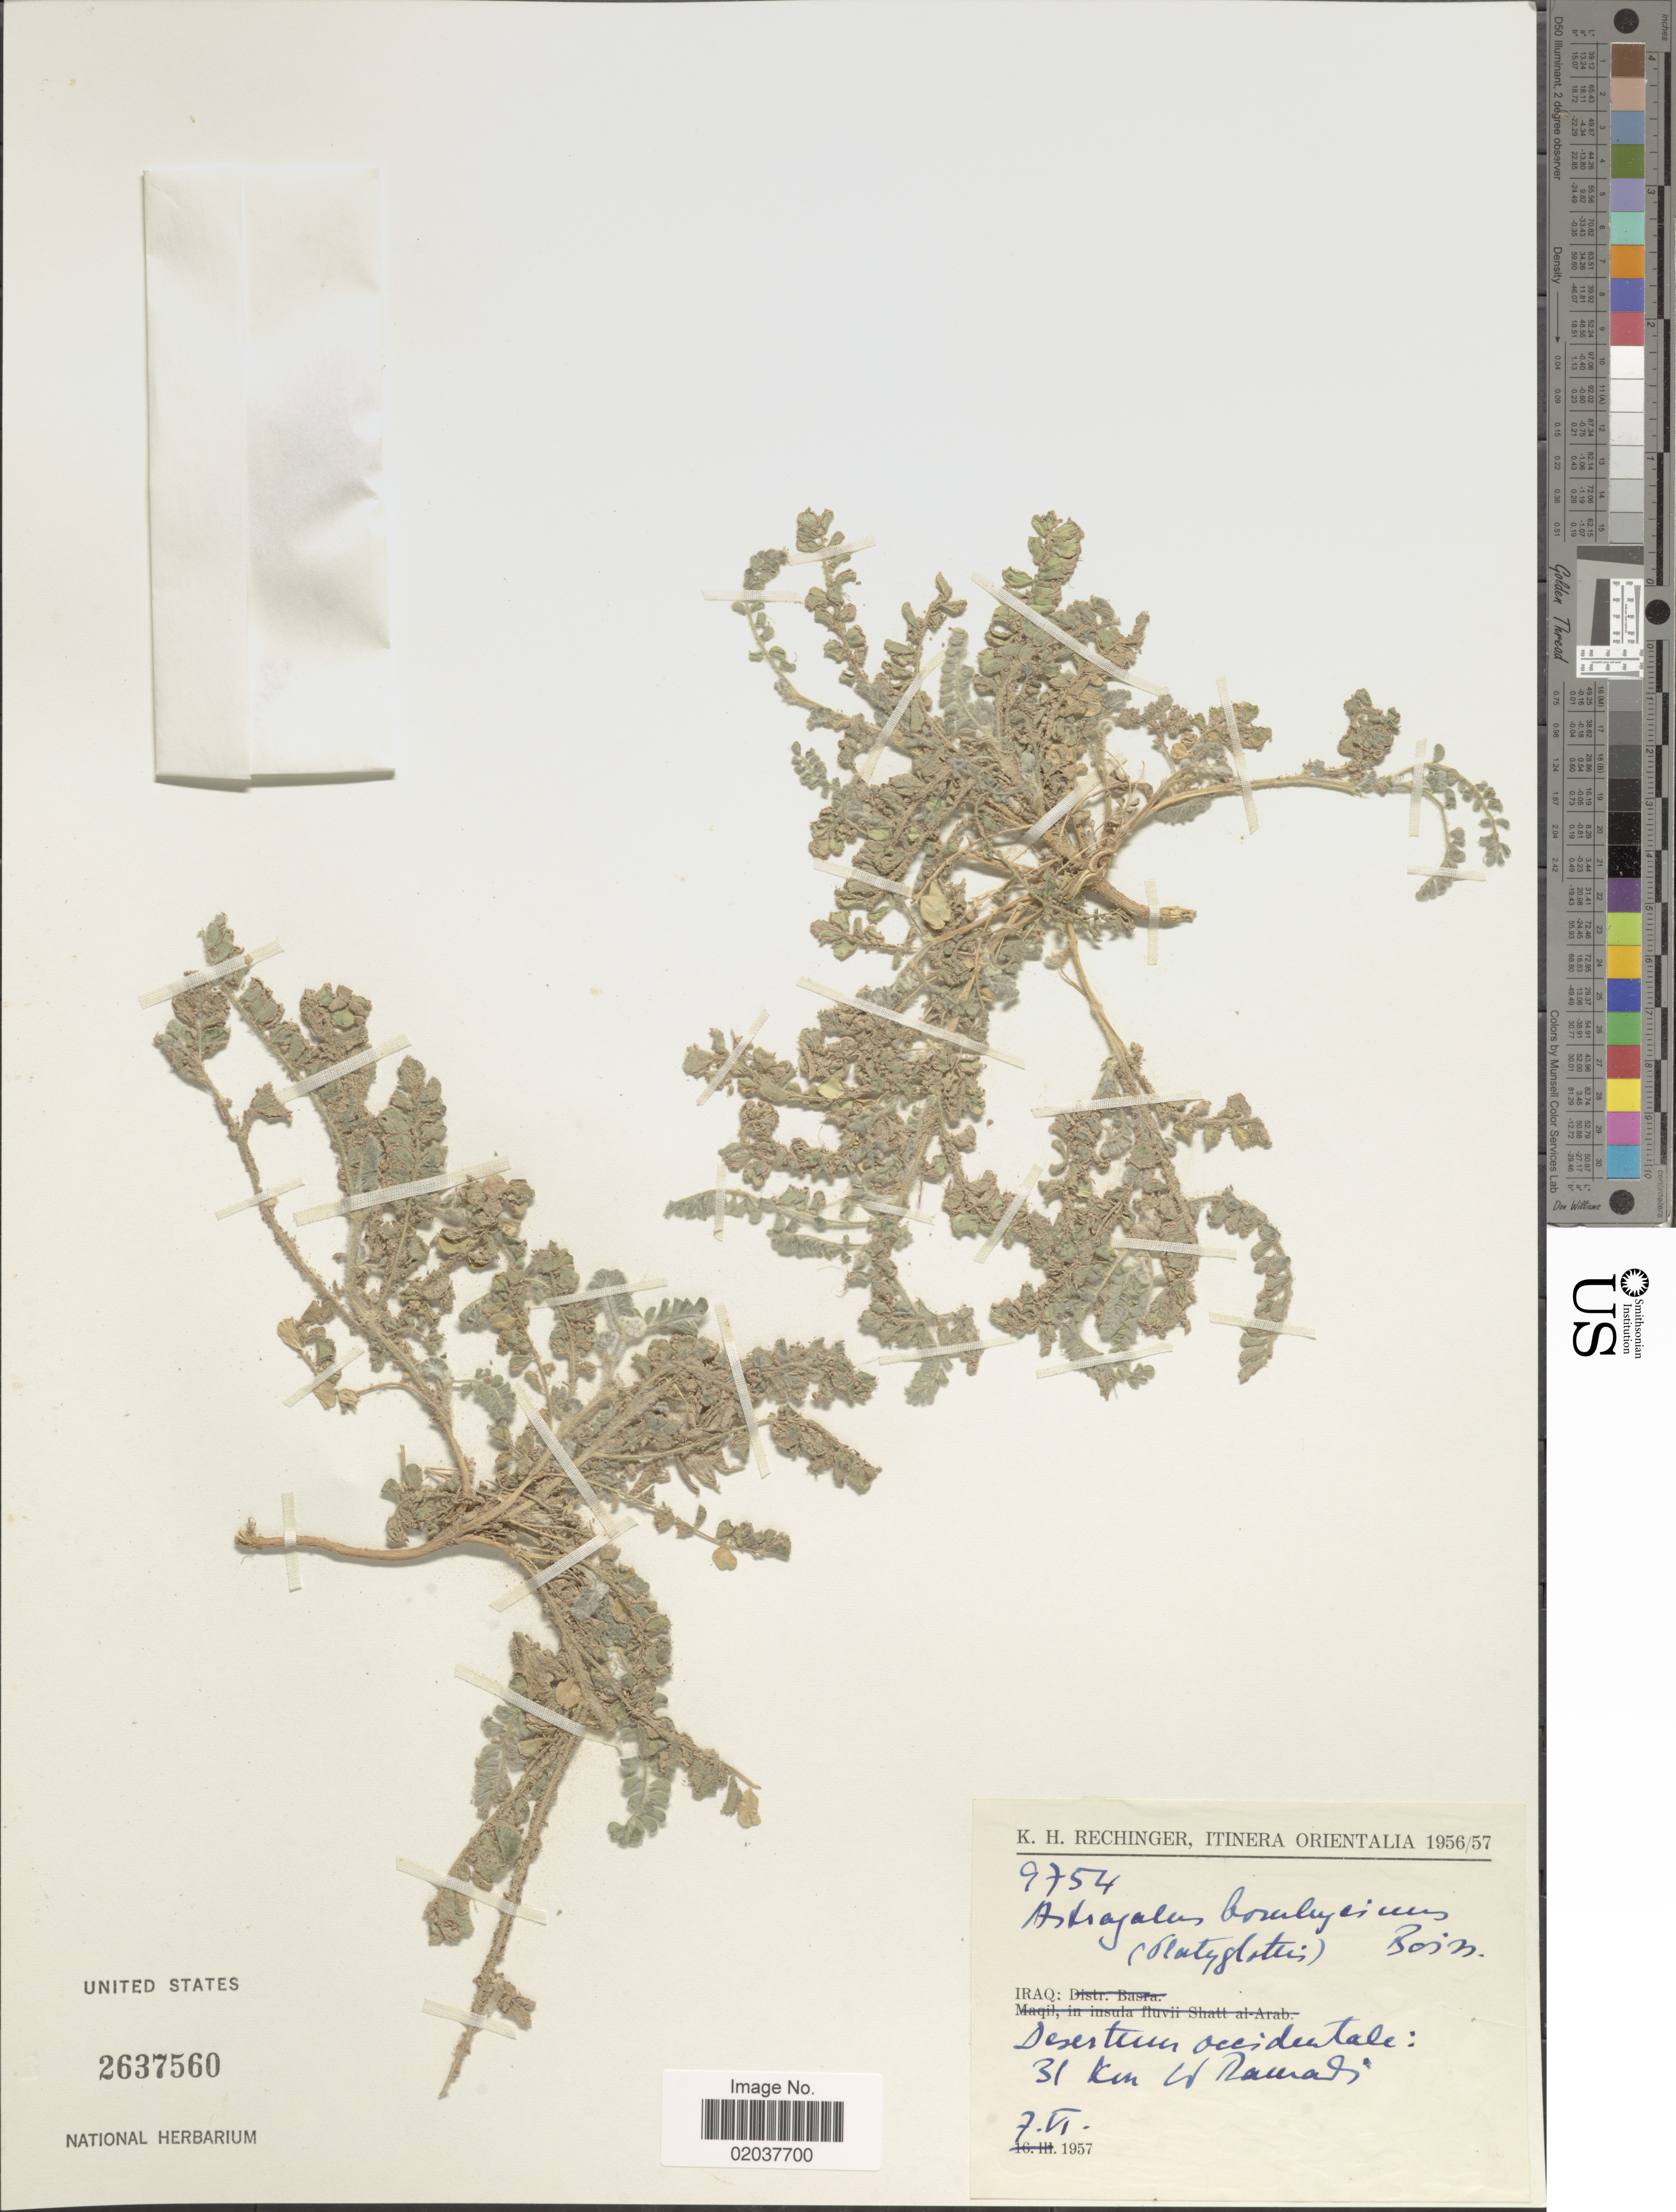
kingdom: Plantae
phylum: Tracheophyta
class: Magnoliopsida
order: Fabales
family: Fabaceae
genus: Astragalus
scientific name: Astragalus bombycinus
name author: Boiss.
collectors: K. H. Rechinger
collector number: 9754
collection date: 1957-06-07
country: Iraq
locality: Orientalia, desertum Occidentale, 31 km W Rawadi [interpreted]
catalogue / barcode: US 2637560